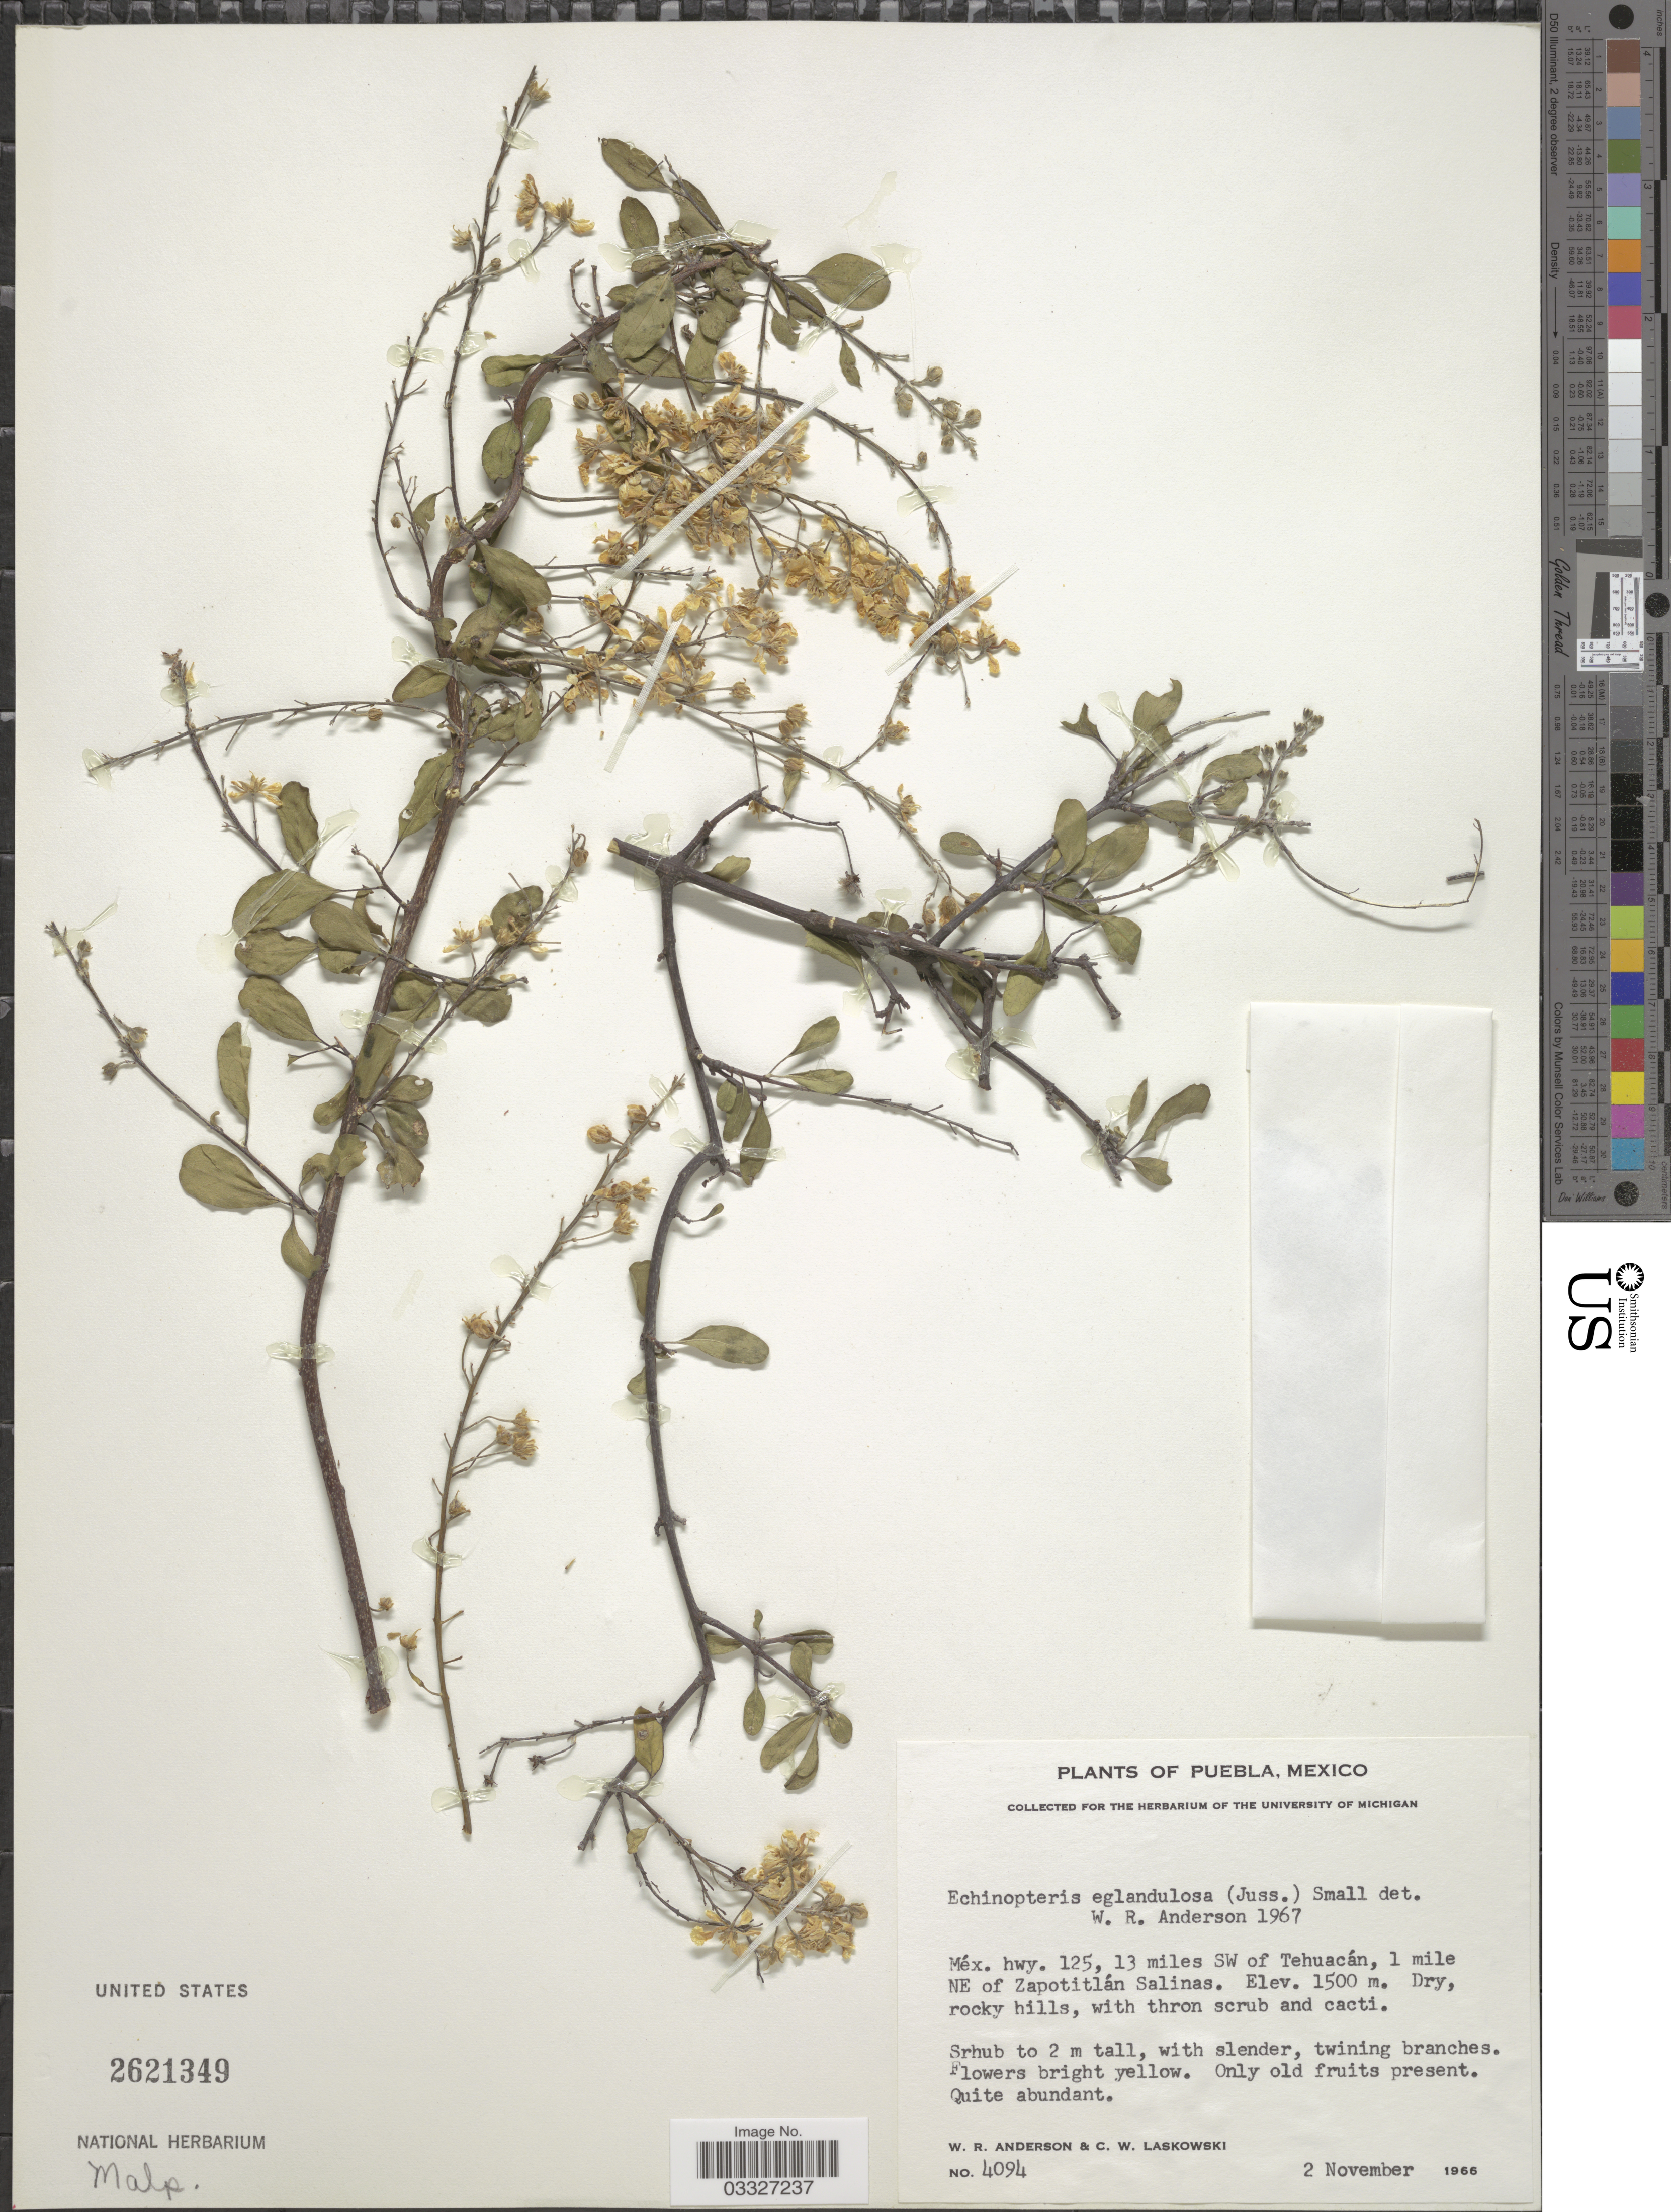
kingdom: Plantae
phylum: Tracheophyta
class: Magnoliopsida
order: Malpighiales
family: Malpighiaceae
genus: Echinopterys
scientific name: Echinopterys eglandulosa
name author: (A. Juss.) Small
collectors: W. Anderson & C. Laskowski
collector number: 4094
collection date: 1966-11-02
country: Mexico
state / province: Puebla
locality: Méx. hwy. 125, 13 miles SW of Tehuacán, 1 mile NE of Zapotitlán Salinas.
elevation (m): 1500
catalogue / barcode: US 2621349